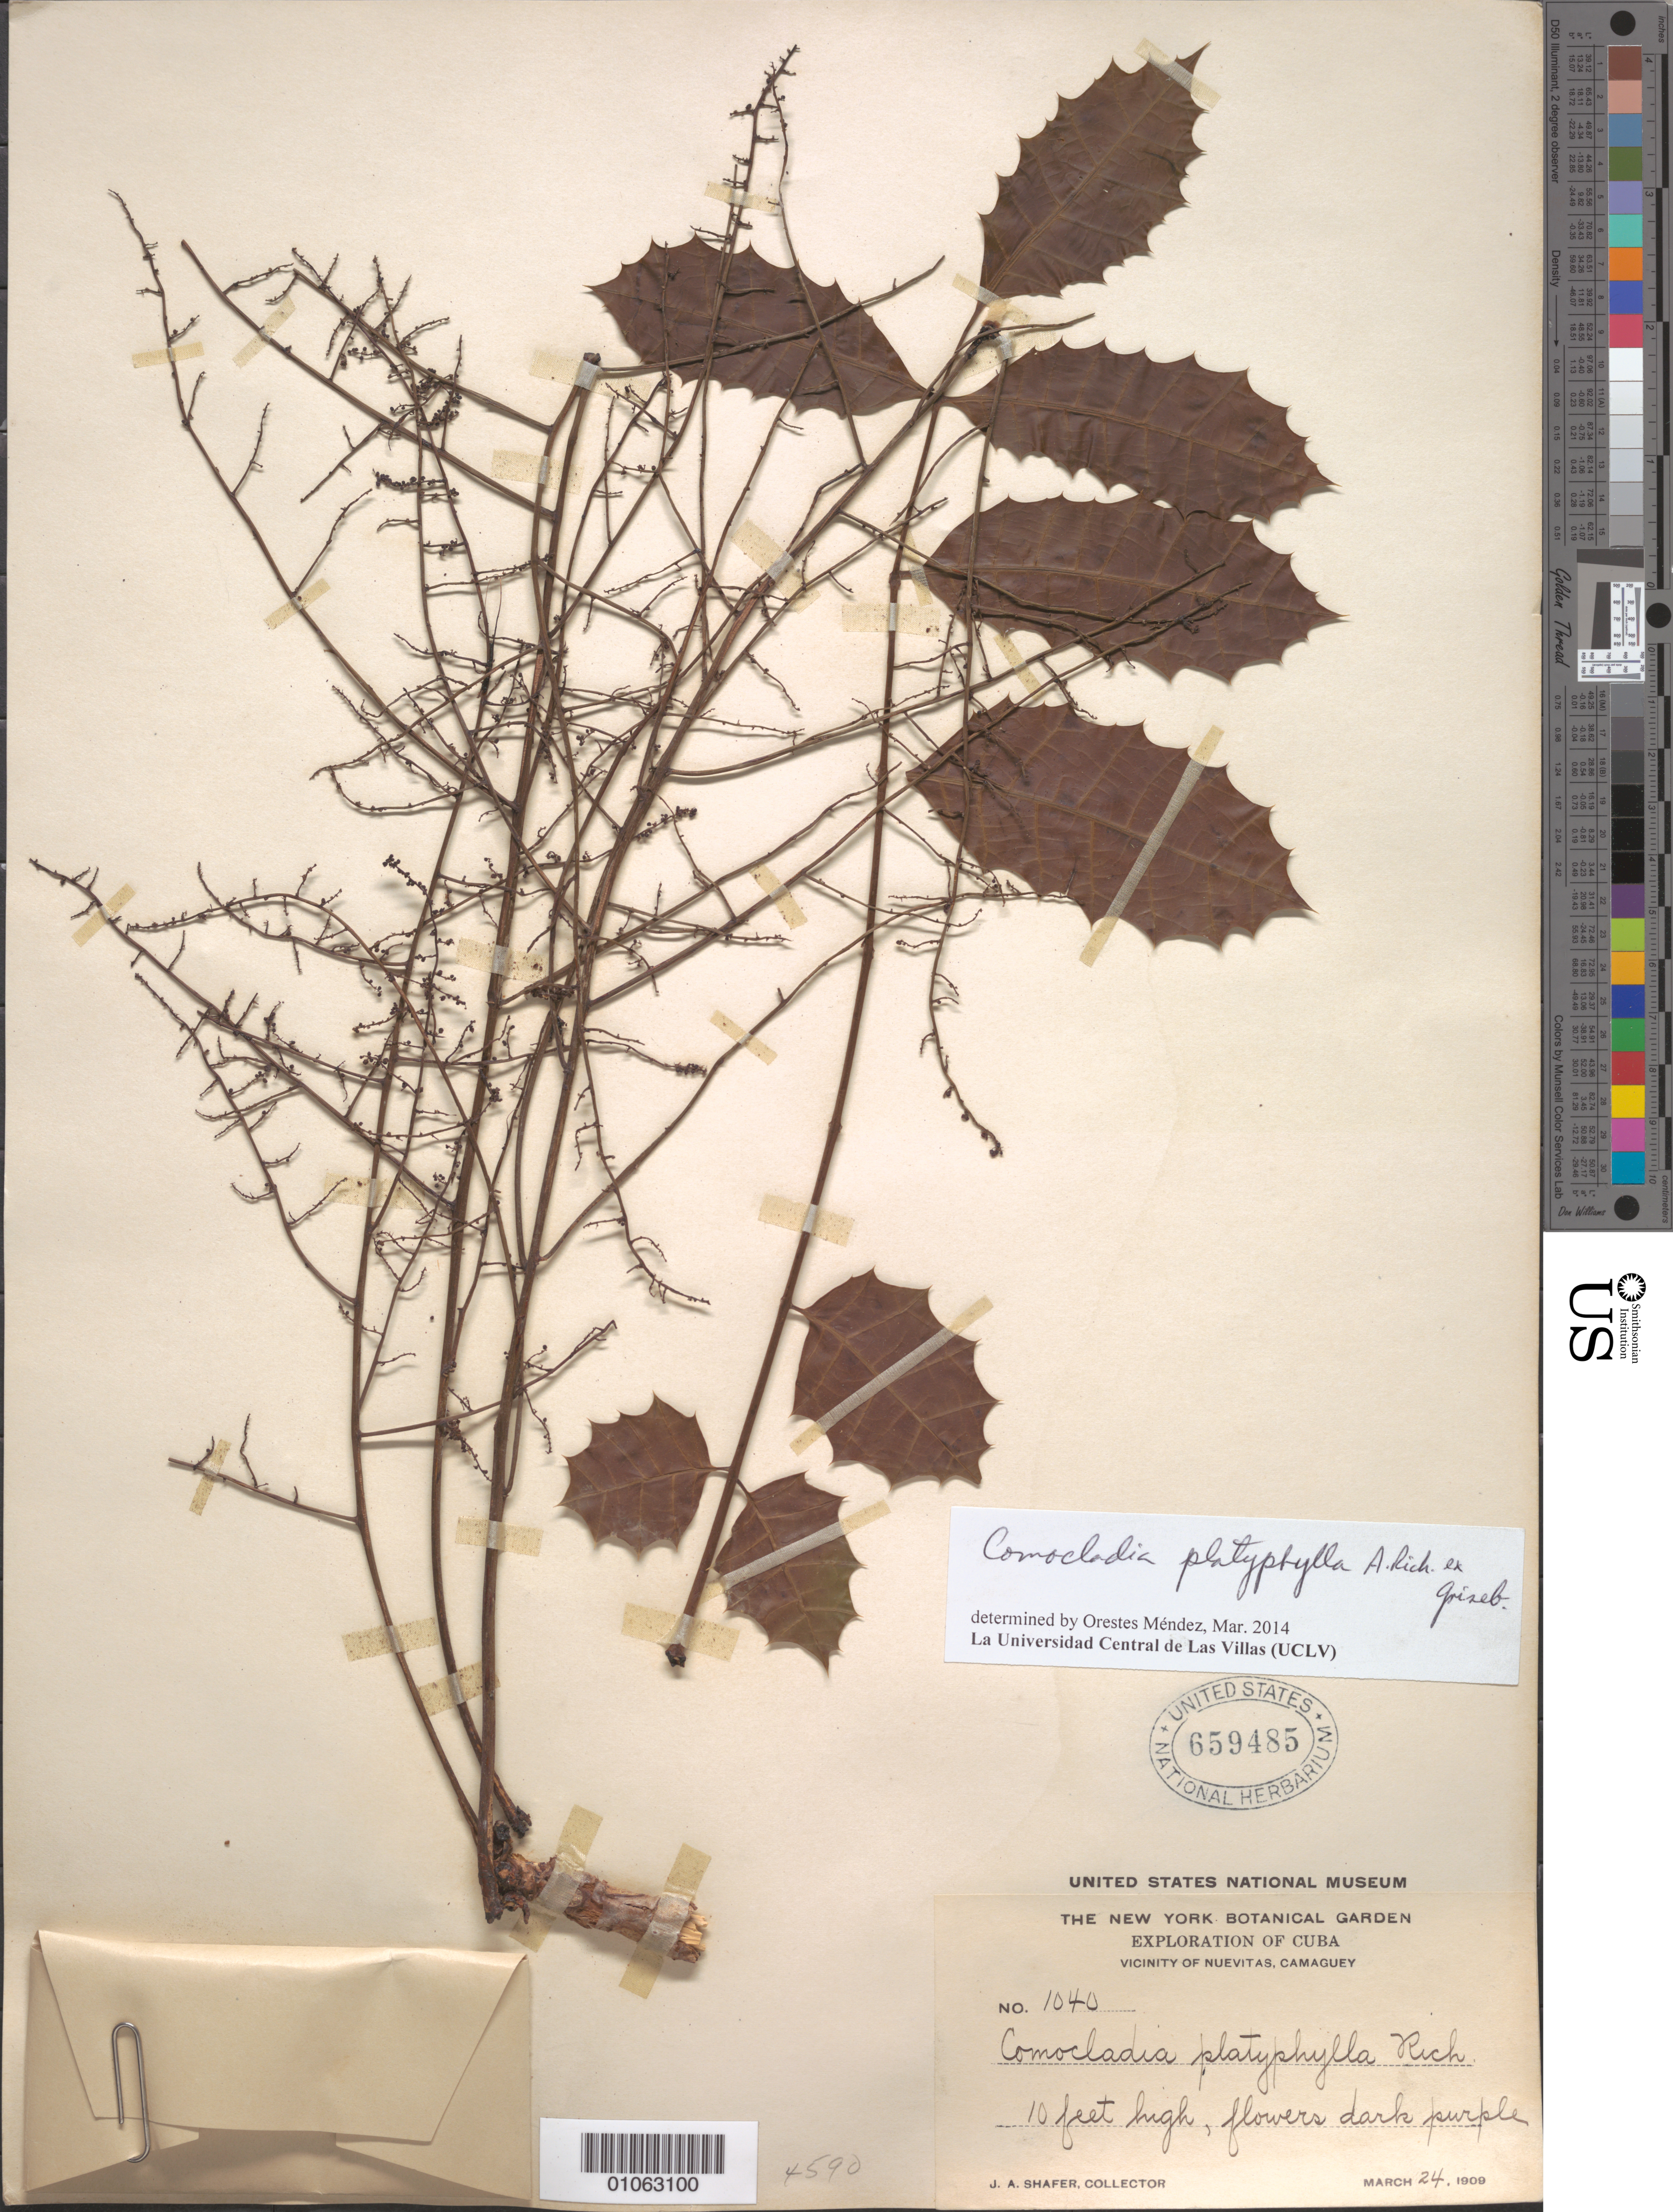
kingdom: Plantae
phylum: Tracheophyta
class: Magnoliopsida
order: Sapindales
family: Anacardiaceae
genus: Comocladia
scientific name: Comocladia platyphylla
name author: A. Rich. ex Griseb.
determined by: Méndez, Orestes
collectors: J. A. Shafer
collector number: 1040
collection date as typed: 24 Mar 1909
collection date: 1909-03-24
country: Cuba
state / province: Camagüey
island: Cuba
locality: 10ft high, flowers dark purple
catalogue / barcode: US 659485